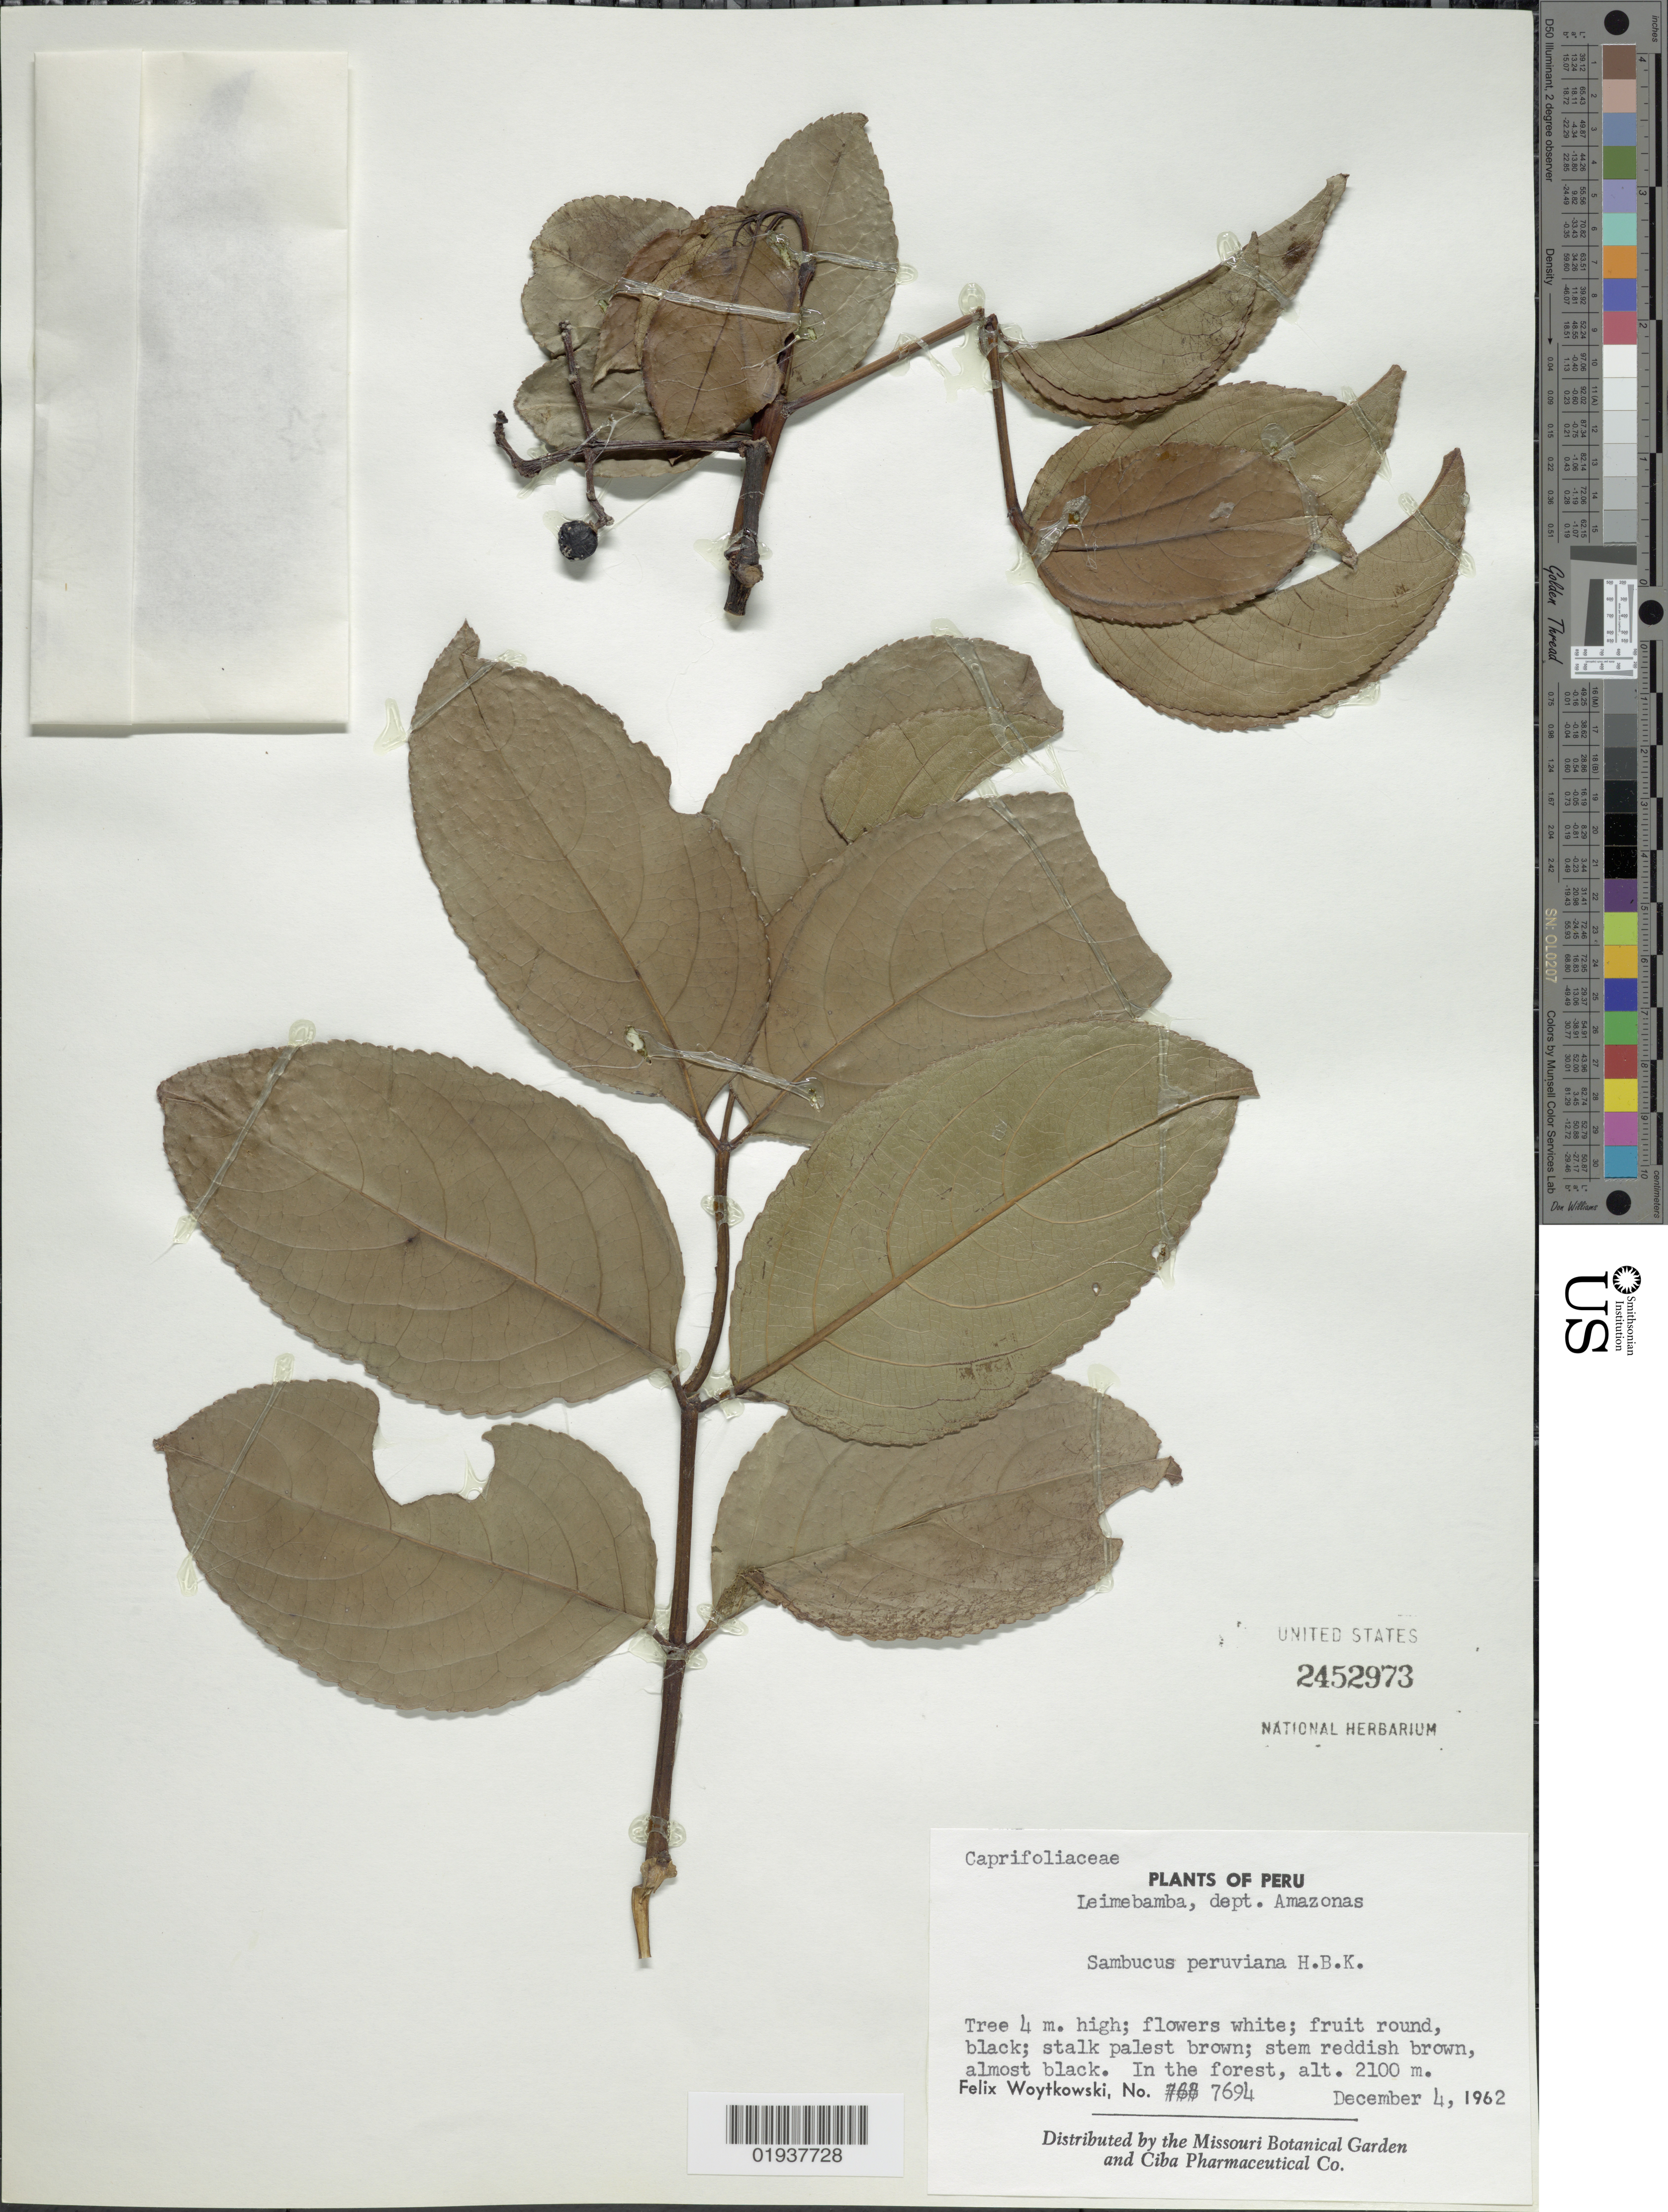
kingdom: Plantae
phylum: Tracheophyta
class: Magnoliopsida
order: Dipsacales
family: Viburnaceae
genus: Sambucus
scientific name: Sambucus peruviana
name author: Kunth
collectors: F. Woytkowski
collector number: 7694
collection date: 1962-12-04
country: Peru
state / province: Amazonas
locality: Leimebamba, dept. Amazonas.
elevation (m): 2100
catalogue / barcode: US 2452973